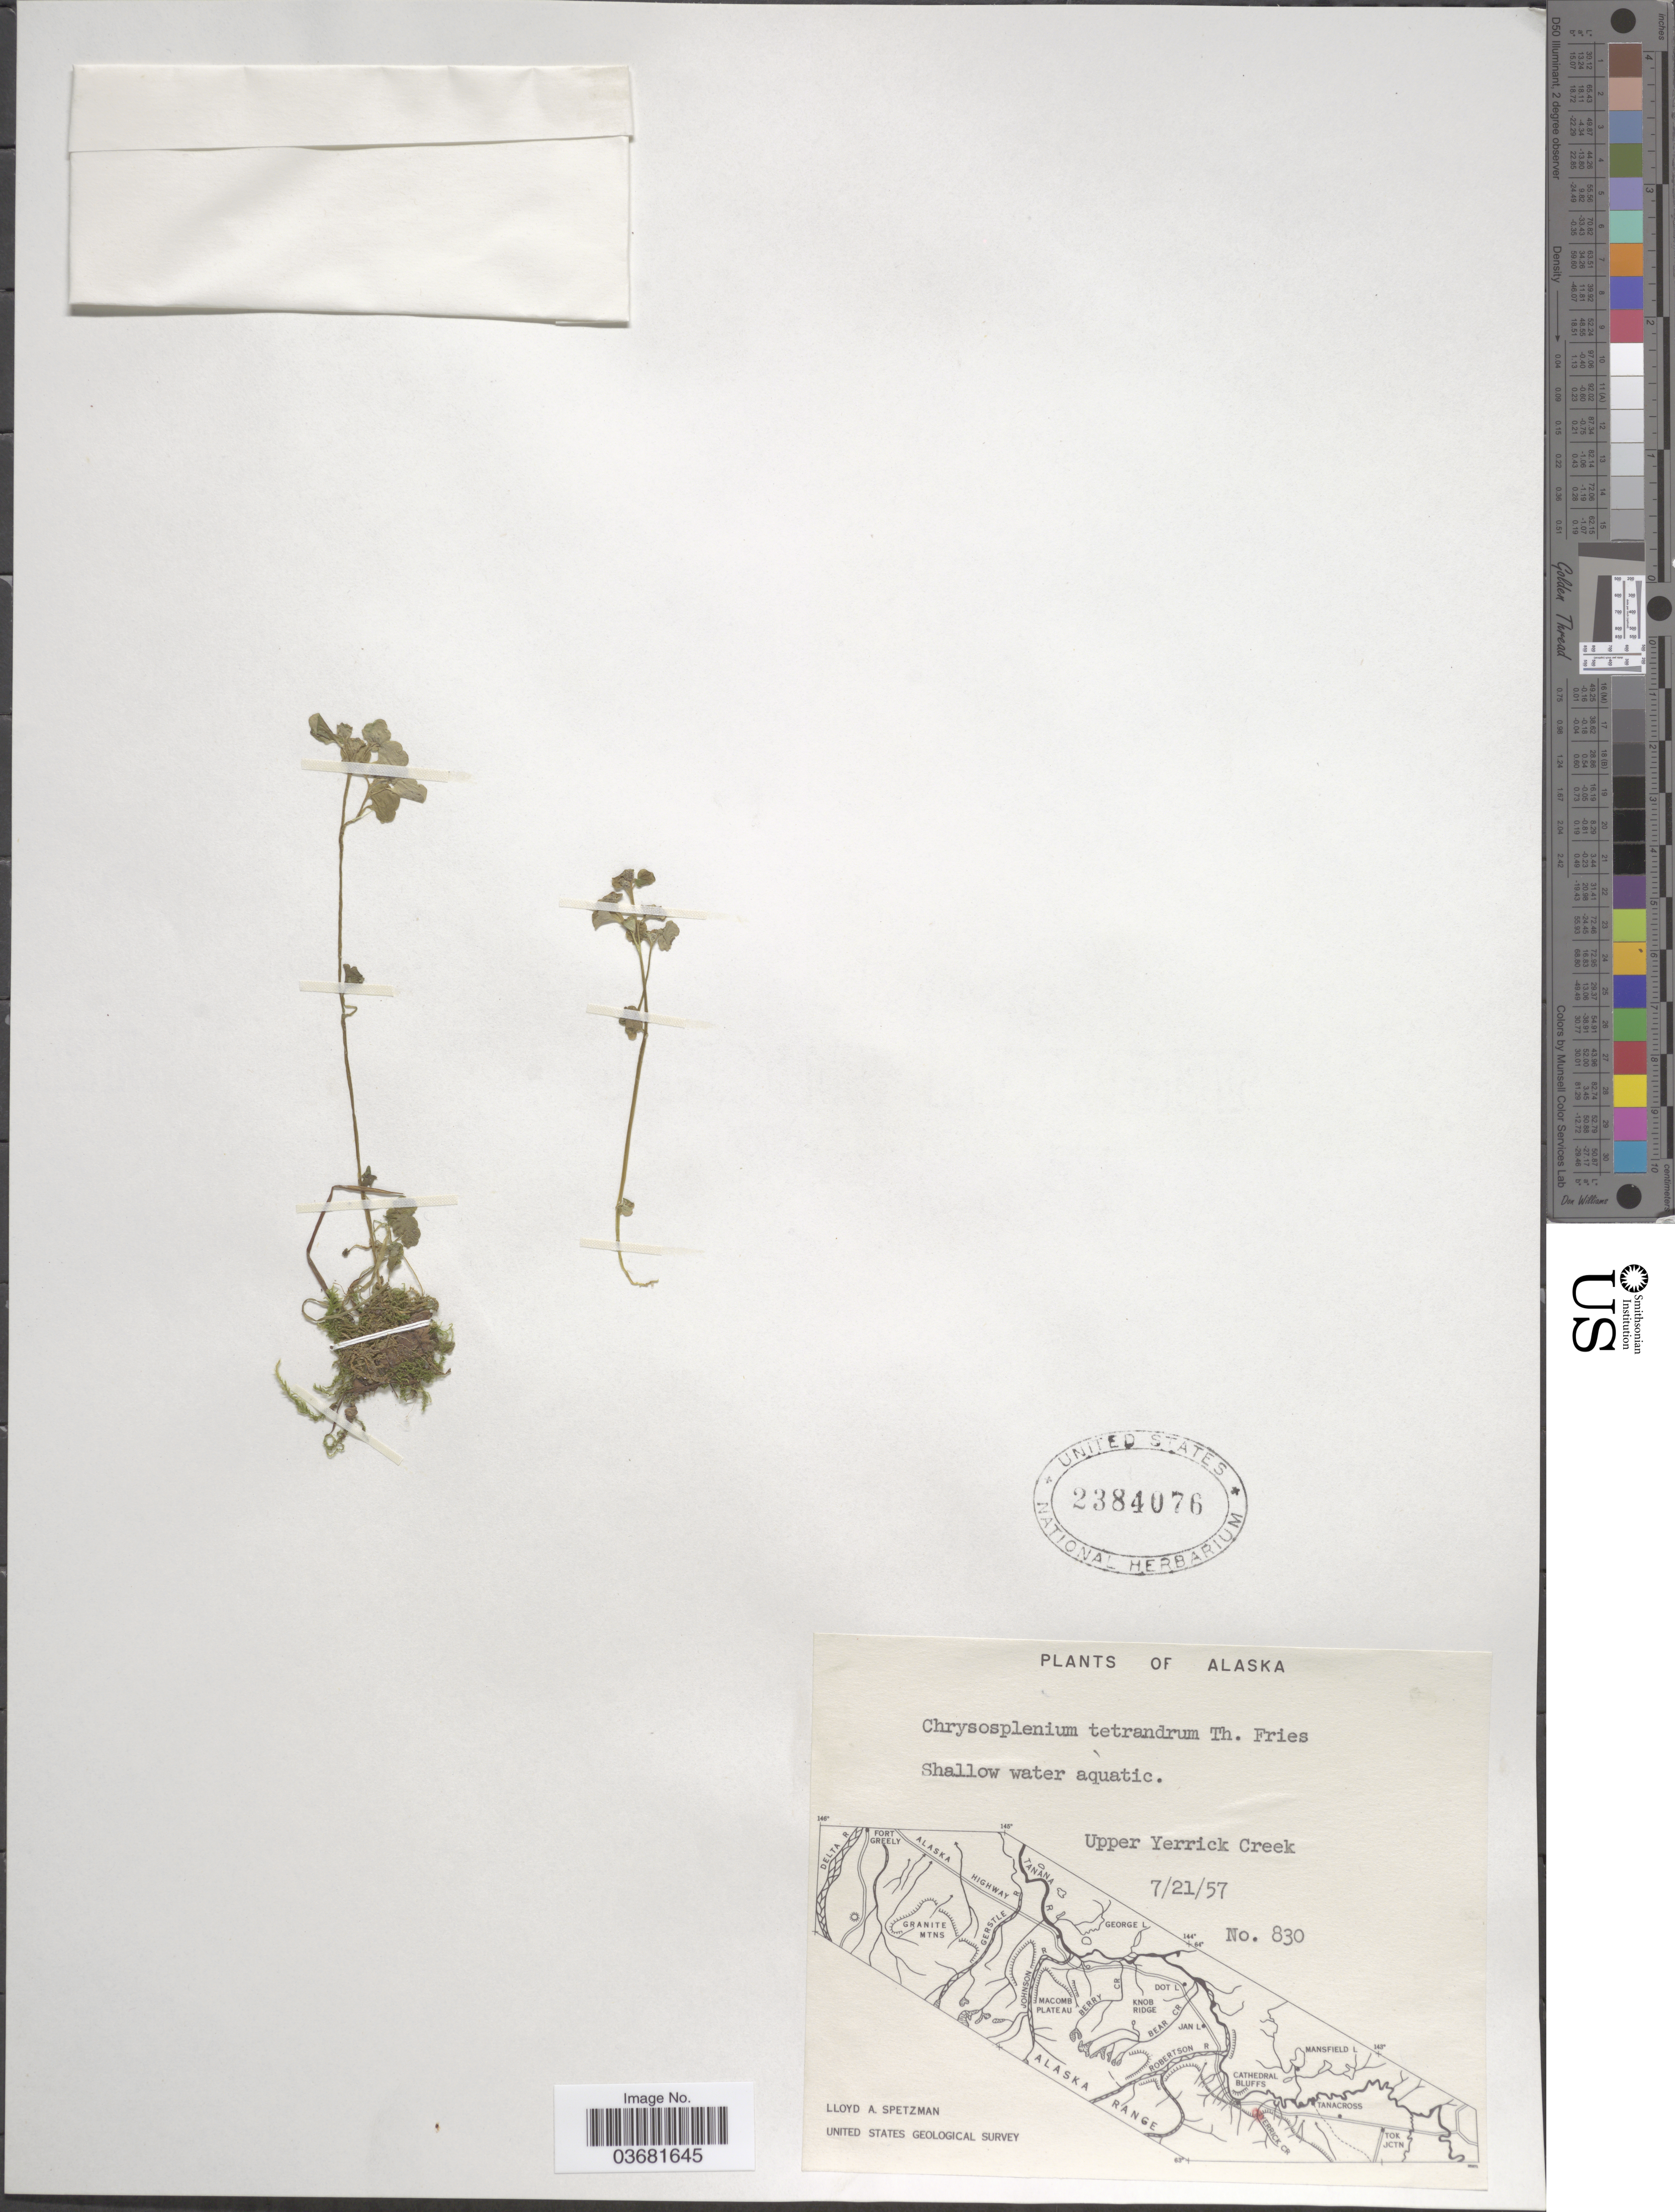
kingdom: Plantae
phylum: Tracheophyta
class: Magnoliopsida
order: Saxifragales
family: Saxifragaceae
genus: Chrysosplenium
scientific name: Chrysosplenium tetrandrum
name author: (N. Lund) Th. Fr.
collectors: L. Spetzman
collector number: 830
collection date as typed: Transcribed d/m/y: 21/7/57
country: United States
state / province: Alaska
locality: Upper Yerrick Creek. United States Geological Survey.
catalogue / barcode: US 2384076